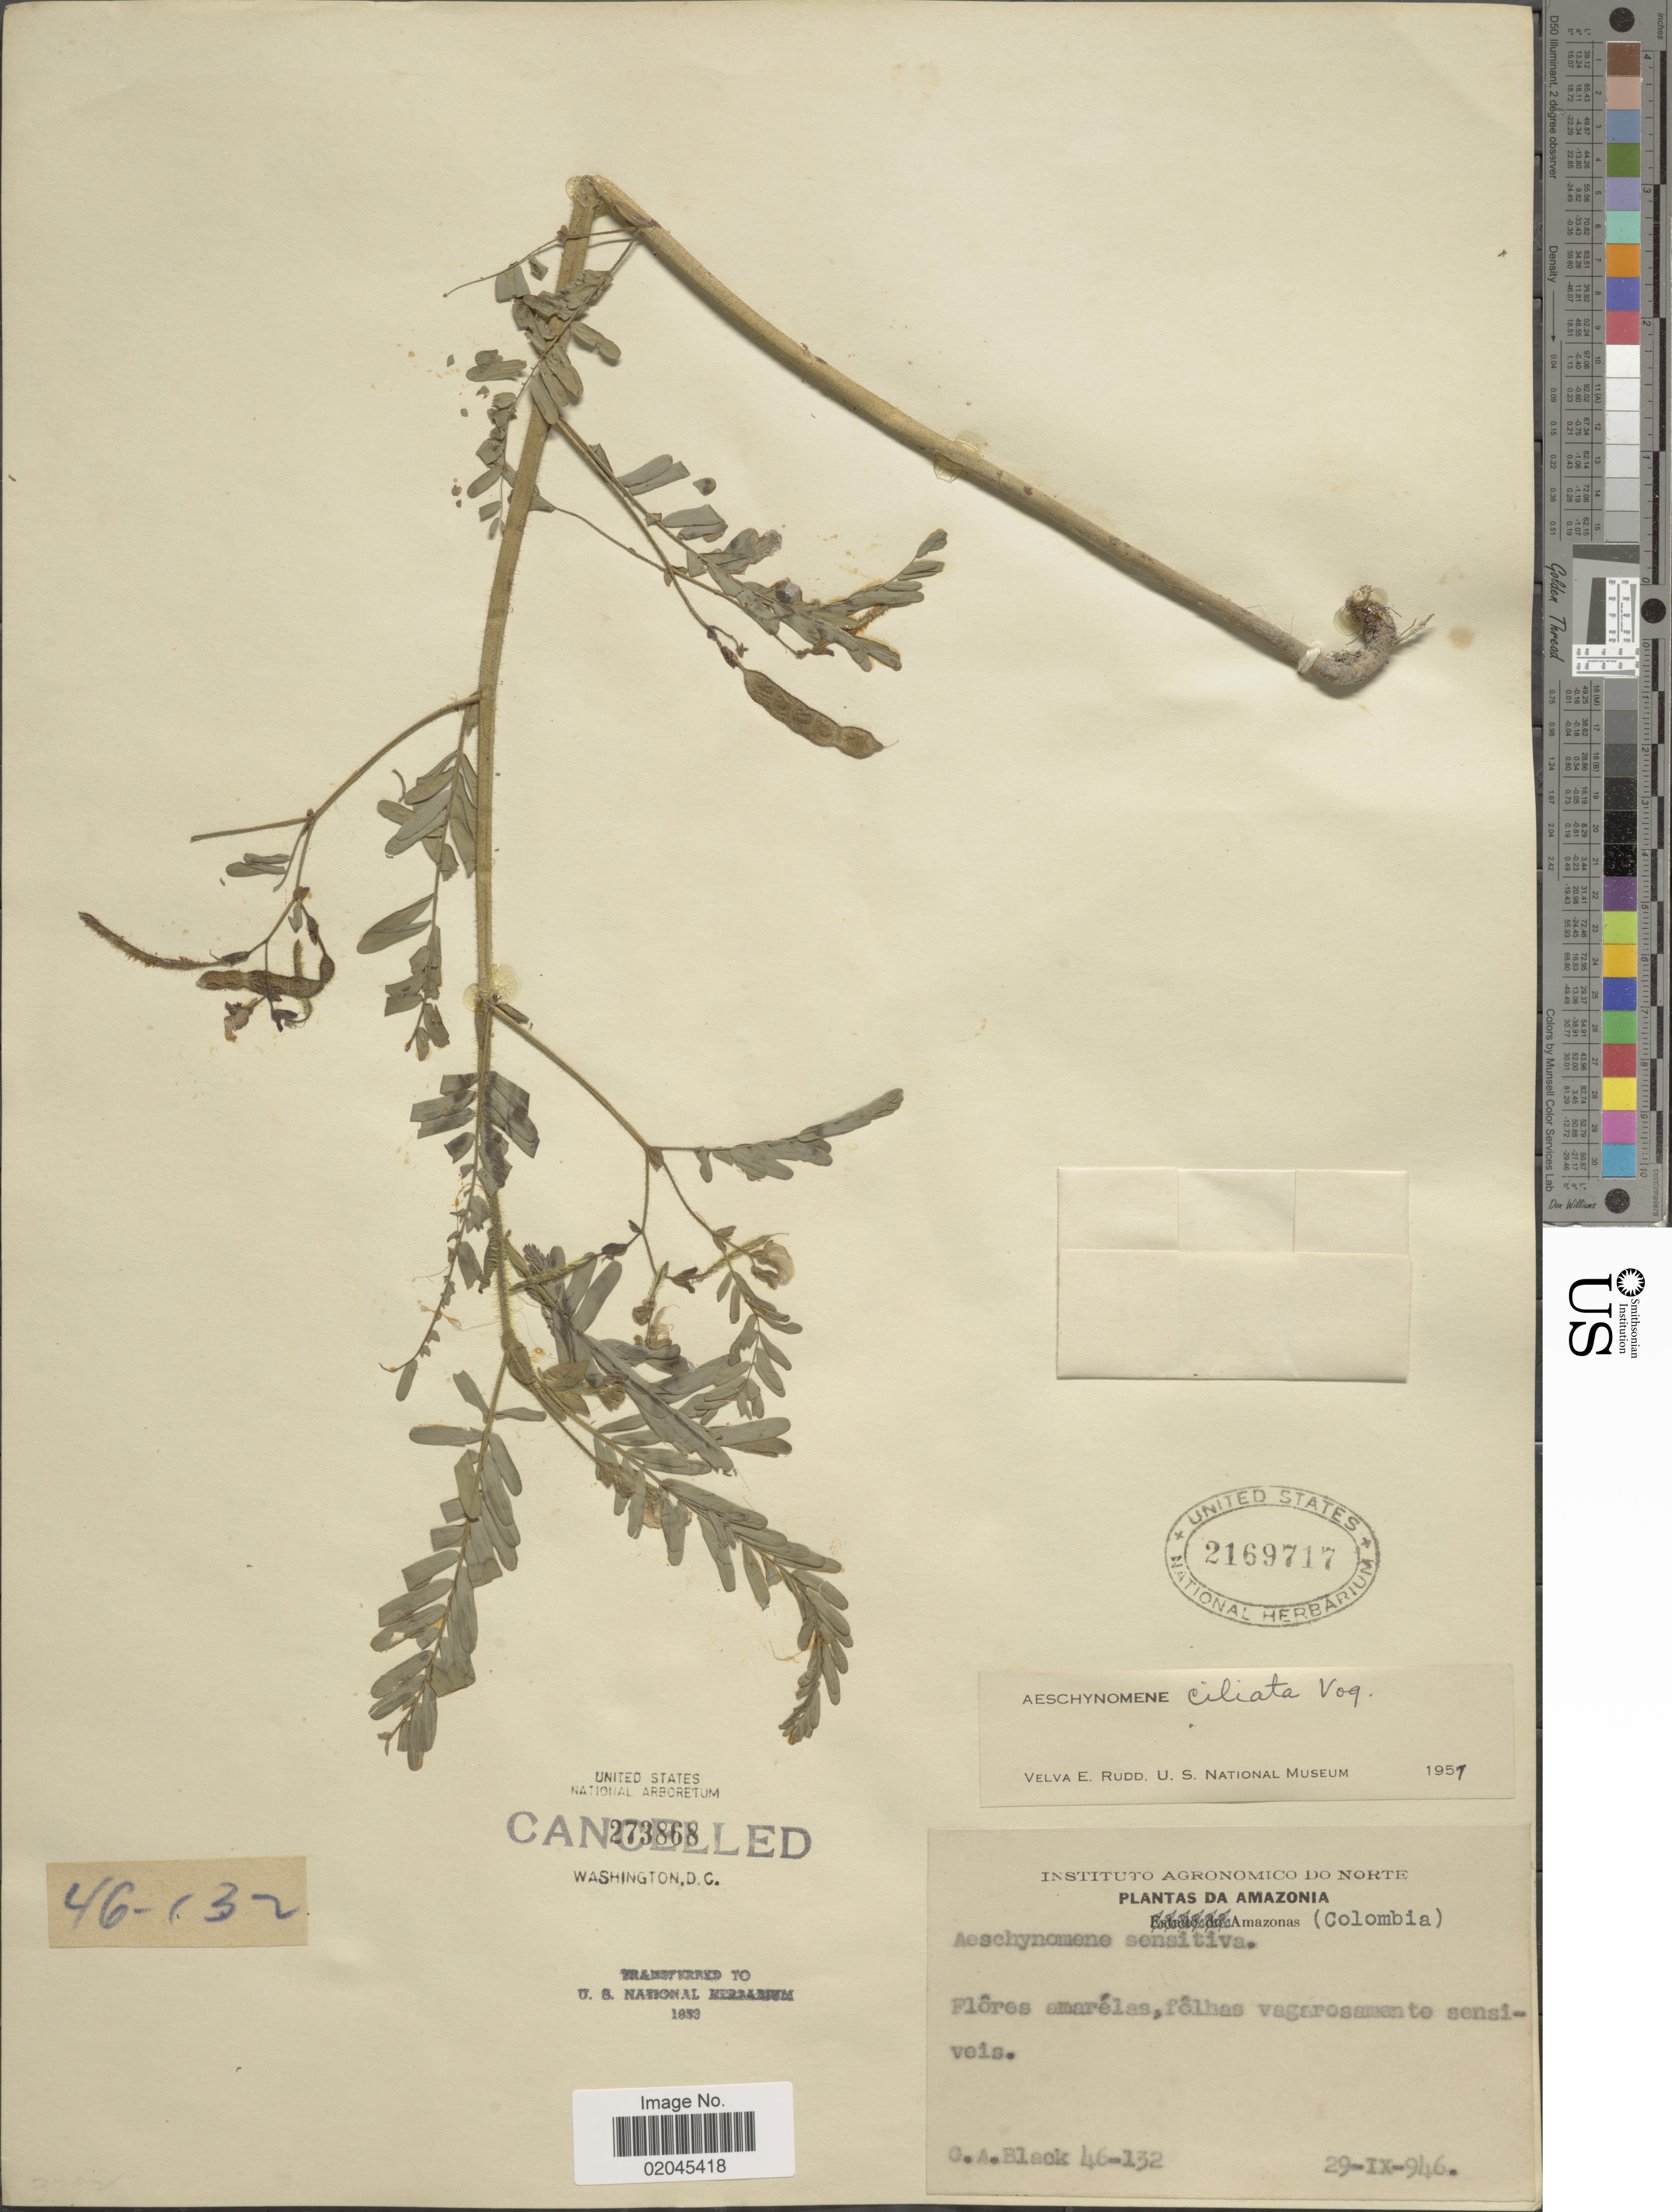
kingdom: Plantae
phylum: Tracheophyta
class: Magnoliopsida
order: Fabales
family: Fabaceae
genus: Aeschynomene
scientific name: Aeschynomene ciliata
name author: Vogel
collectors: G. A. Black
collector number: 46-132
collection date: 1946-09-29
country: Colombia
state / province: Amazônas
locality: Amazonas (Colombia)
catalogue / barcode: US 2169717